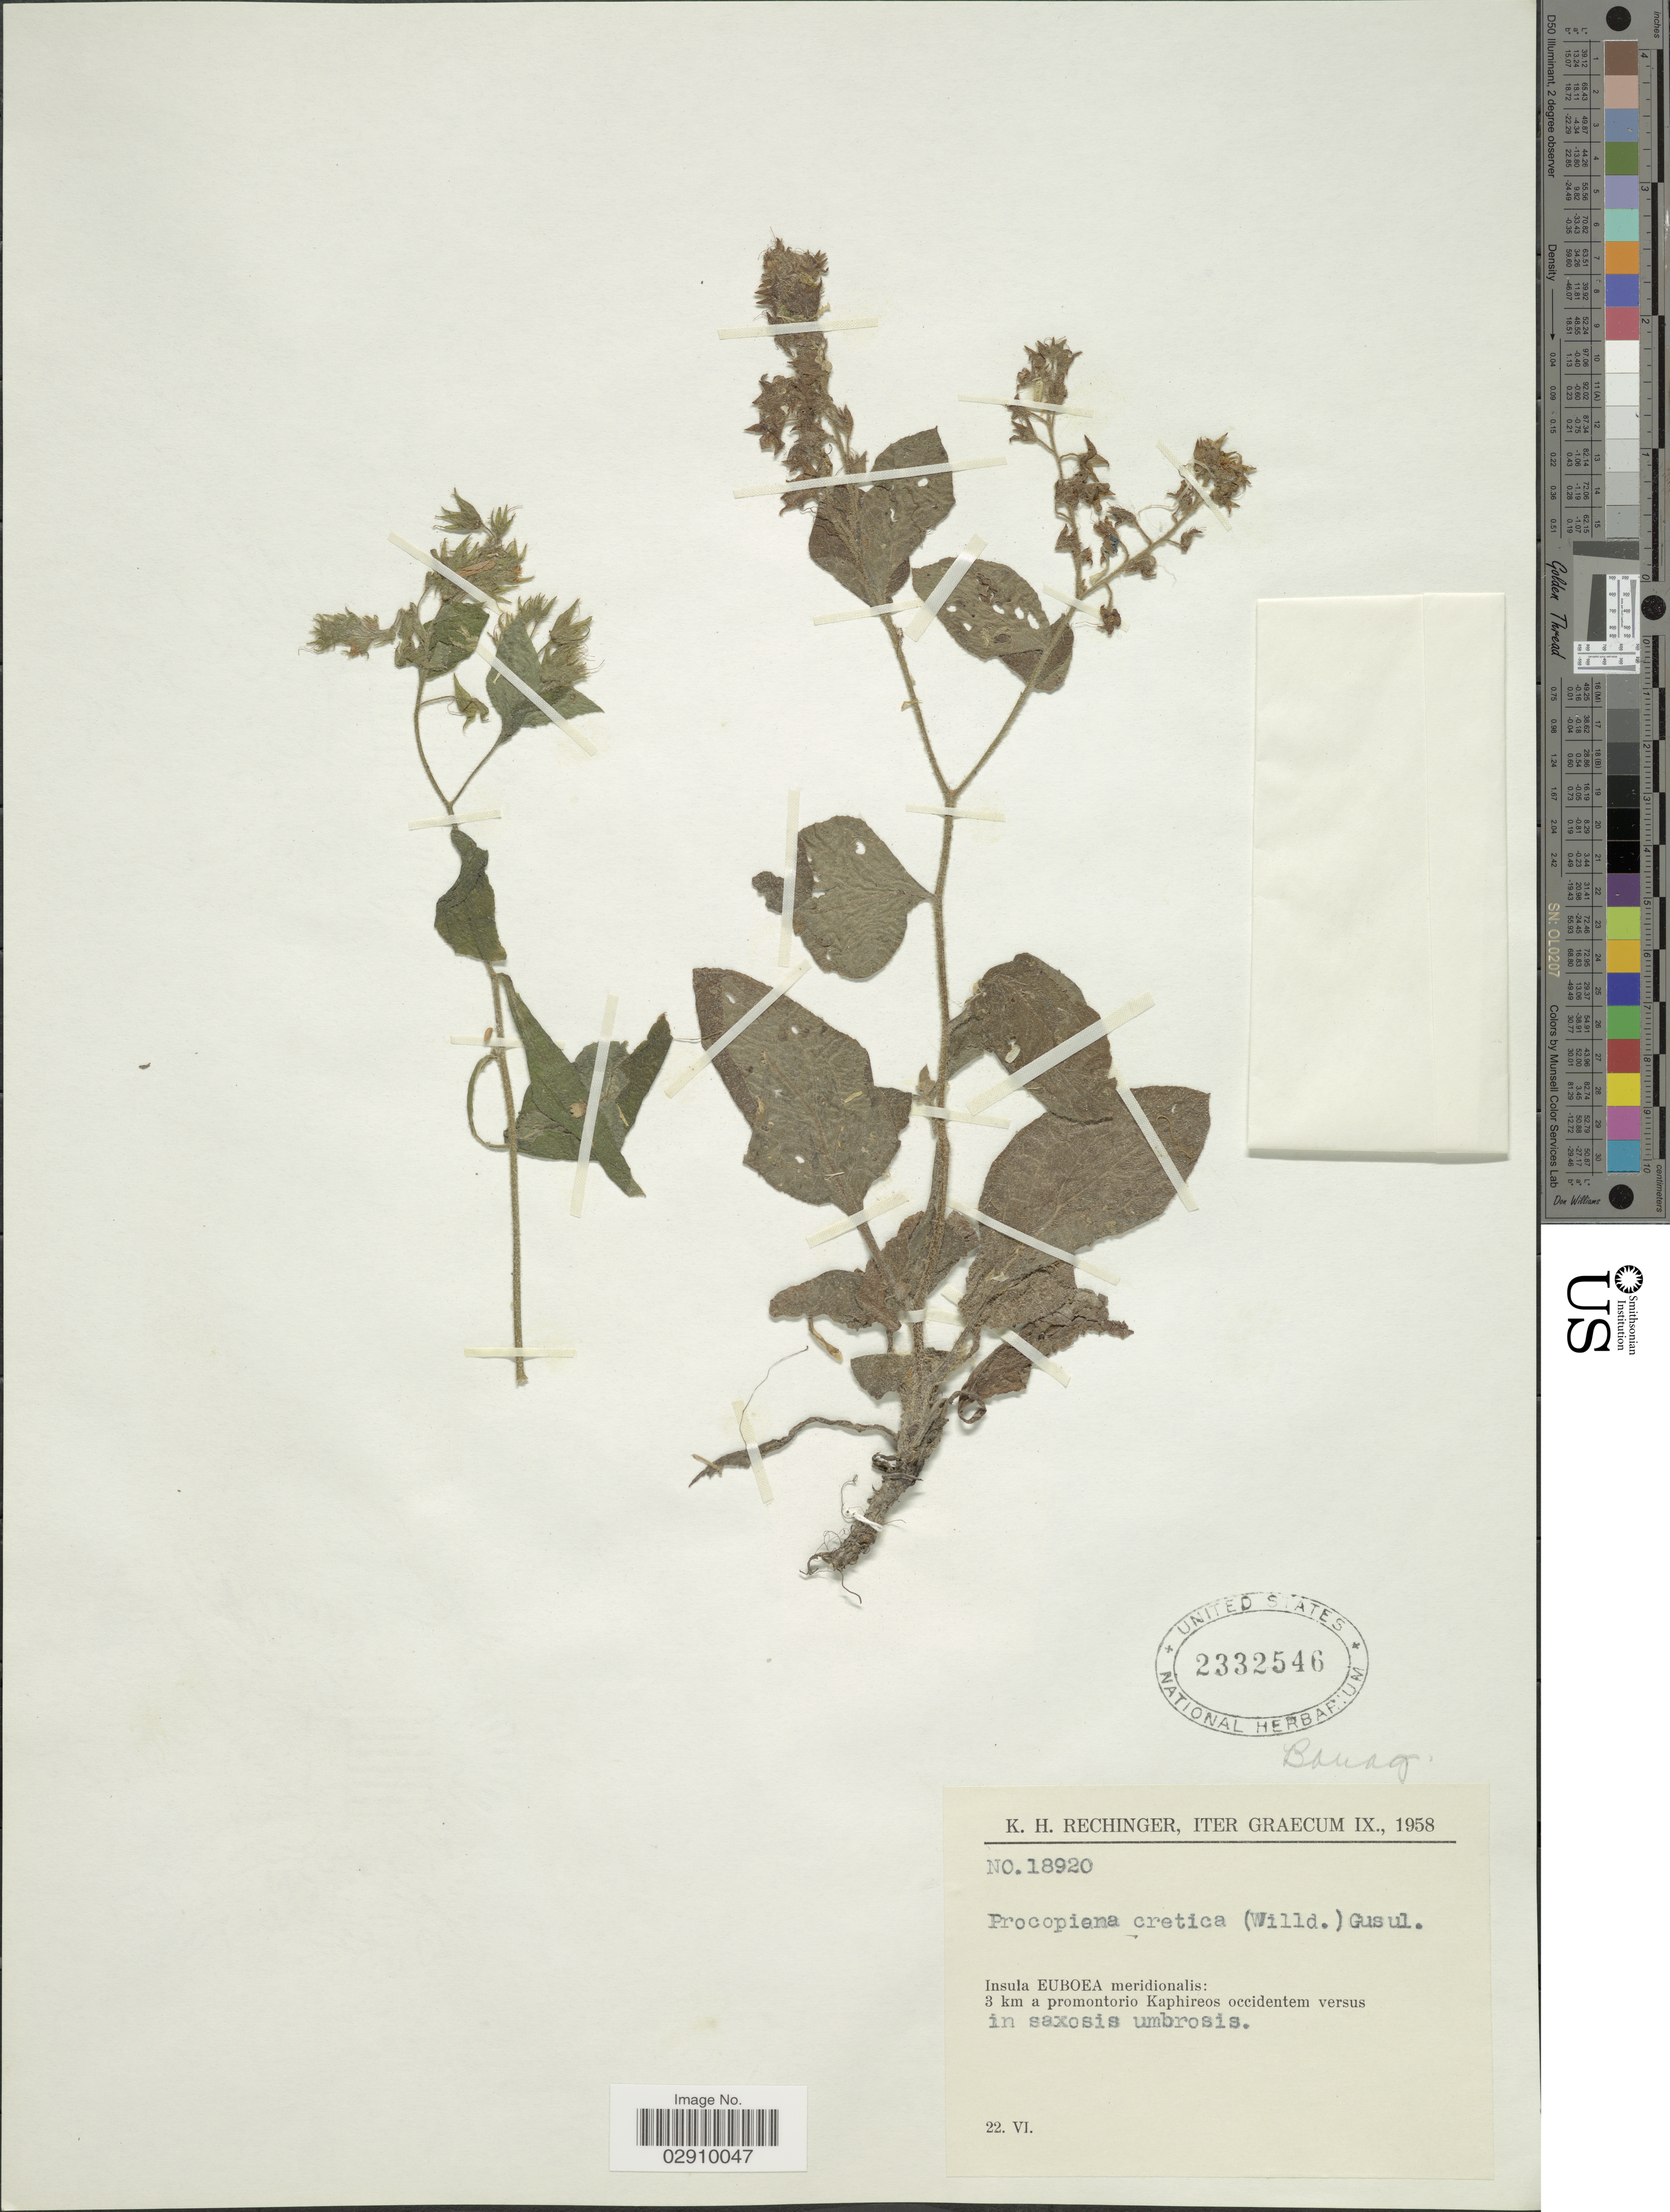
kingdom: Plantae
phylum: Tracheophyta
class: Magnoliopsida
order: Boraginales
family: Boraginaceae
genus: Borago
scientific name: Borago cretica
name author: Willd.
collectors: K. H. Rechinger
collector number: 18920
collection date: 1958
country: Greece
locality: Iter Graecum, Insula Euboea meridionalis: 3 km a promontorio Kaphireos occidentem versus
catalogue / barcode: US 2332546